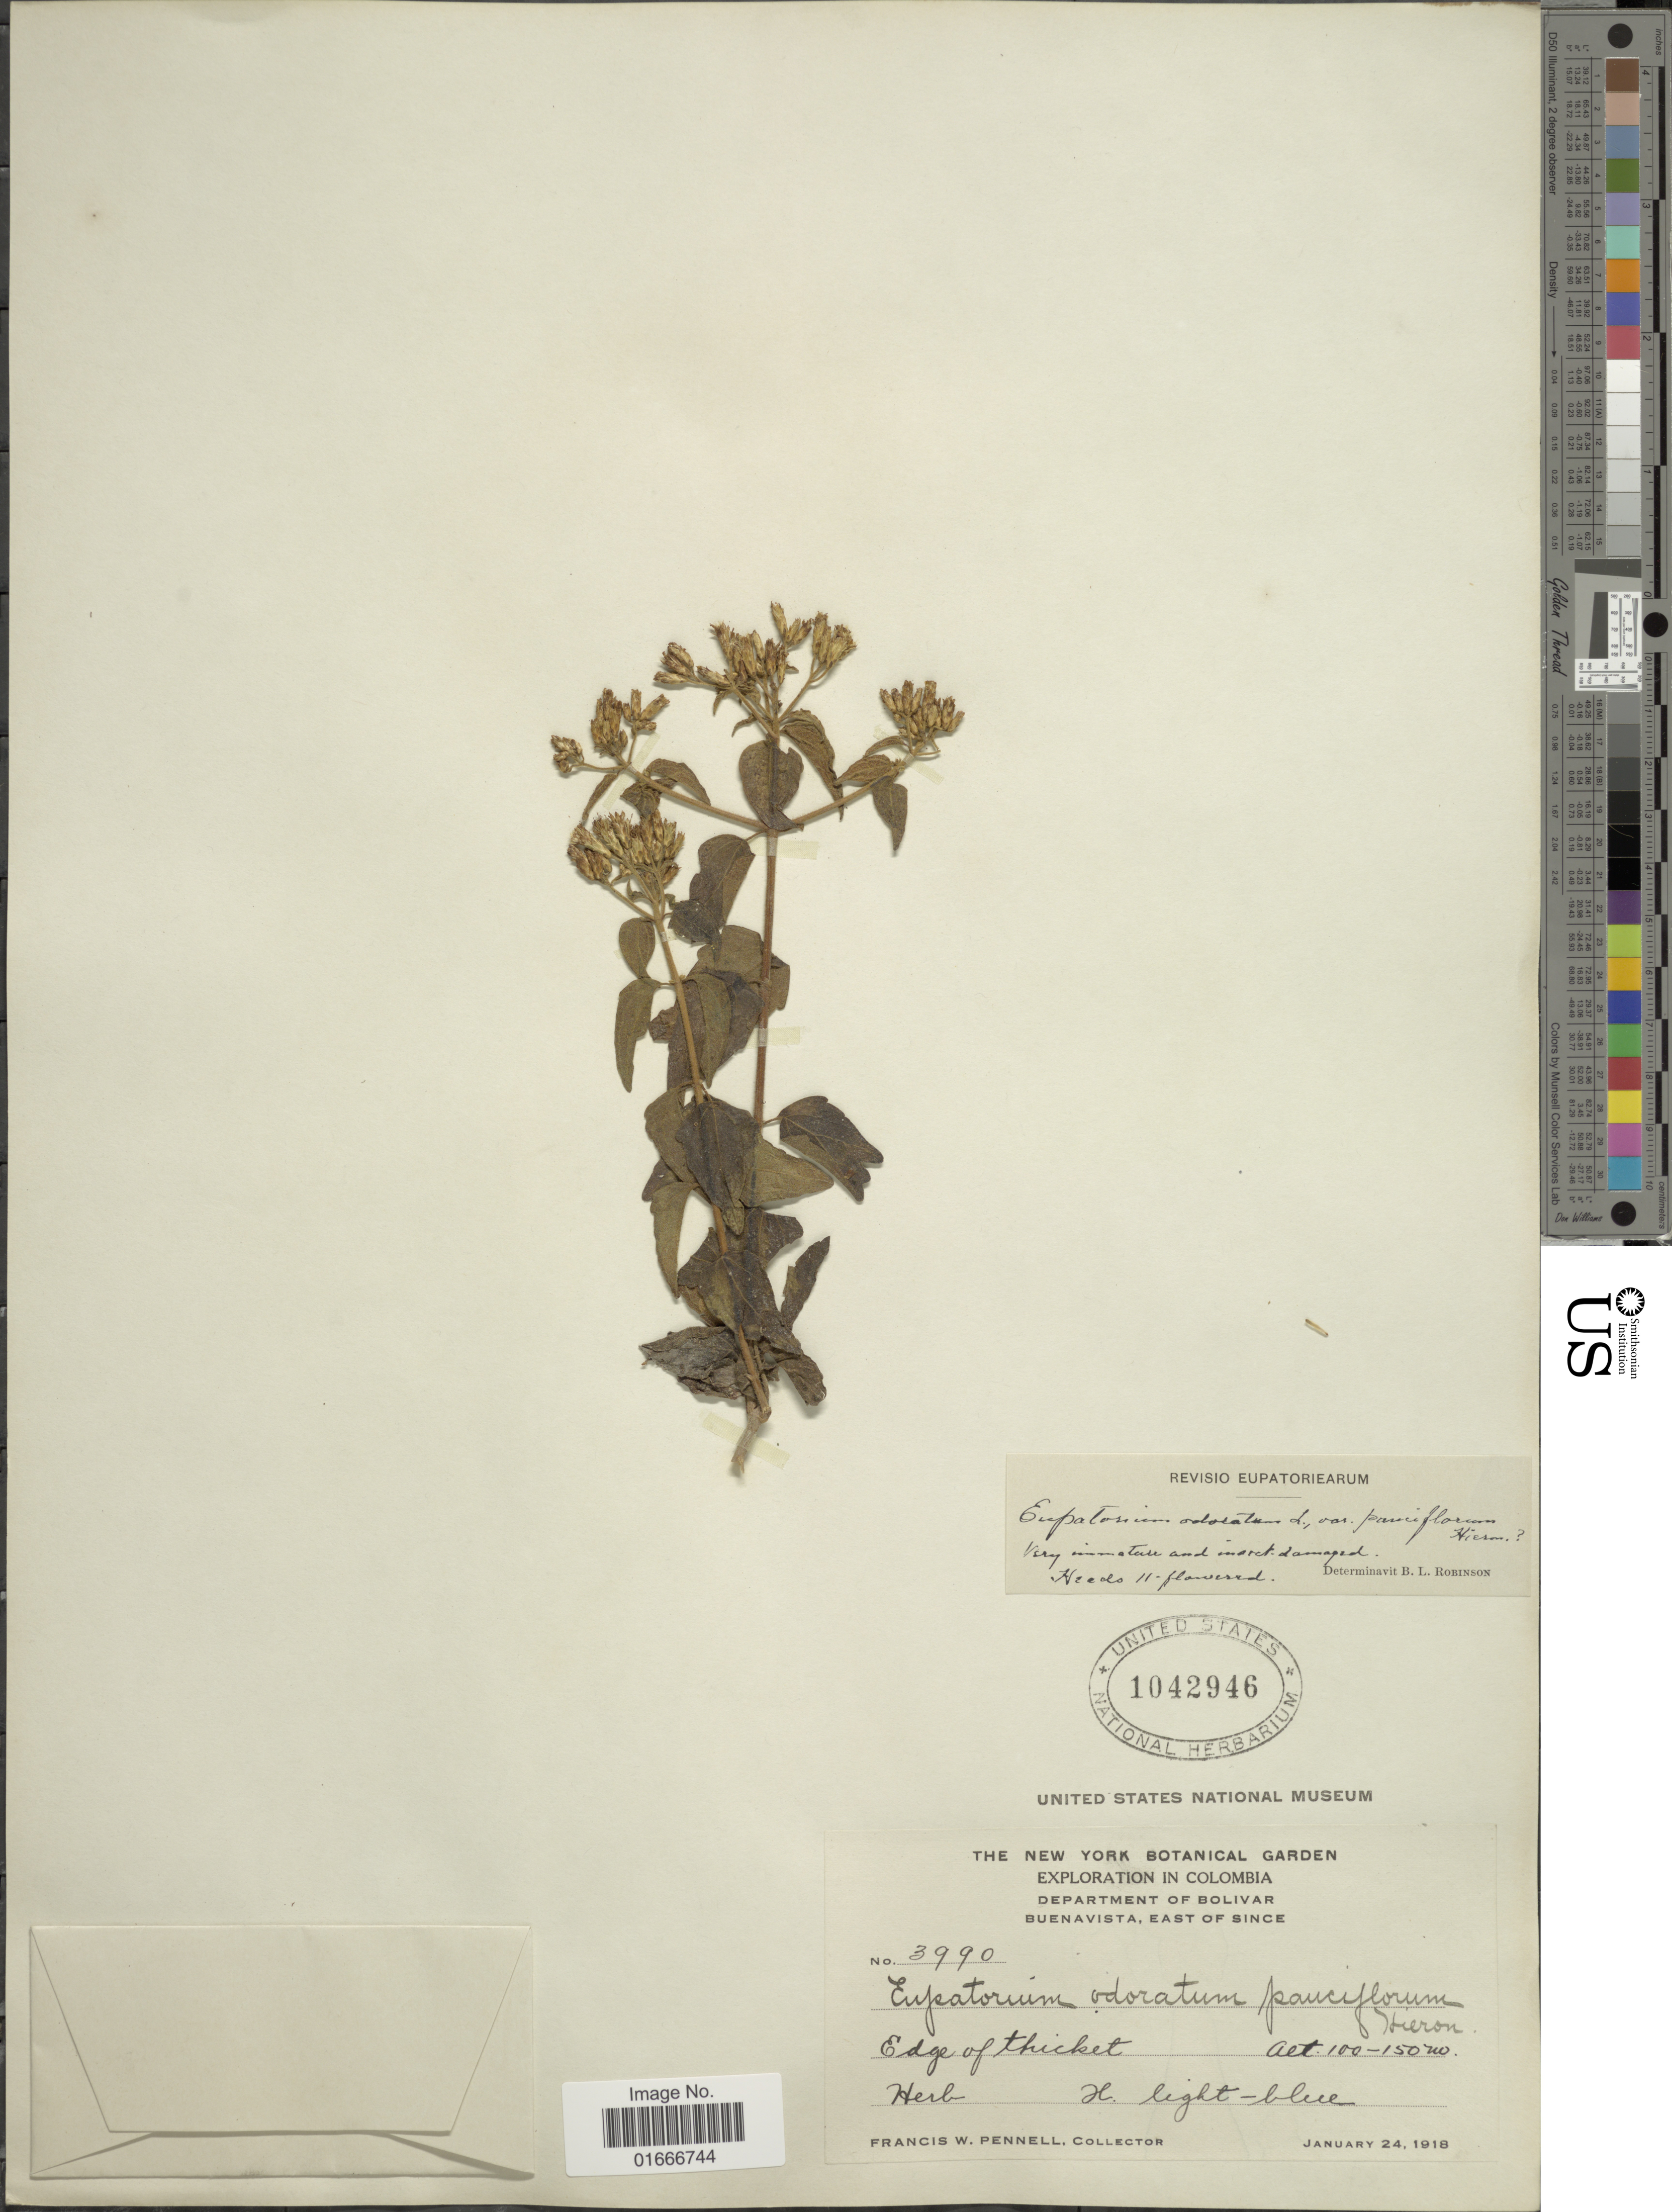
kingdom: Plantae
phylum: Tracheophyta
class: Magnoliopsida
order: Asterales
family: Asteraceae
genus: Chromolaena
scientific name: Chromolaena odorata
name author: (L.) R.M. King & H. Rob.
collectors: F. W. Pennell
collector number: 3990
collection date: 1918-01-24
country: Colombia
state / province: Bolívar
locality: Buenavista, east of Since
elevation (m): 100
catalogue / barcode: US 1042946